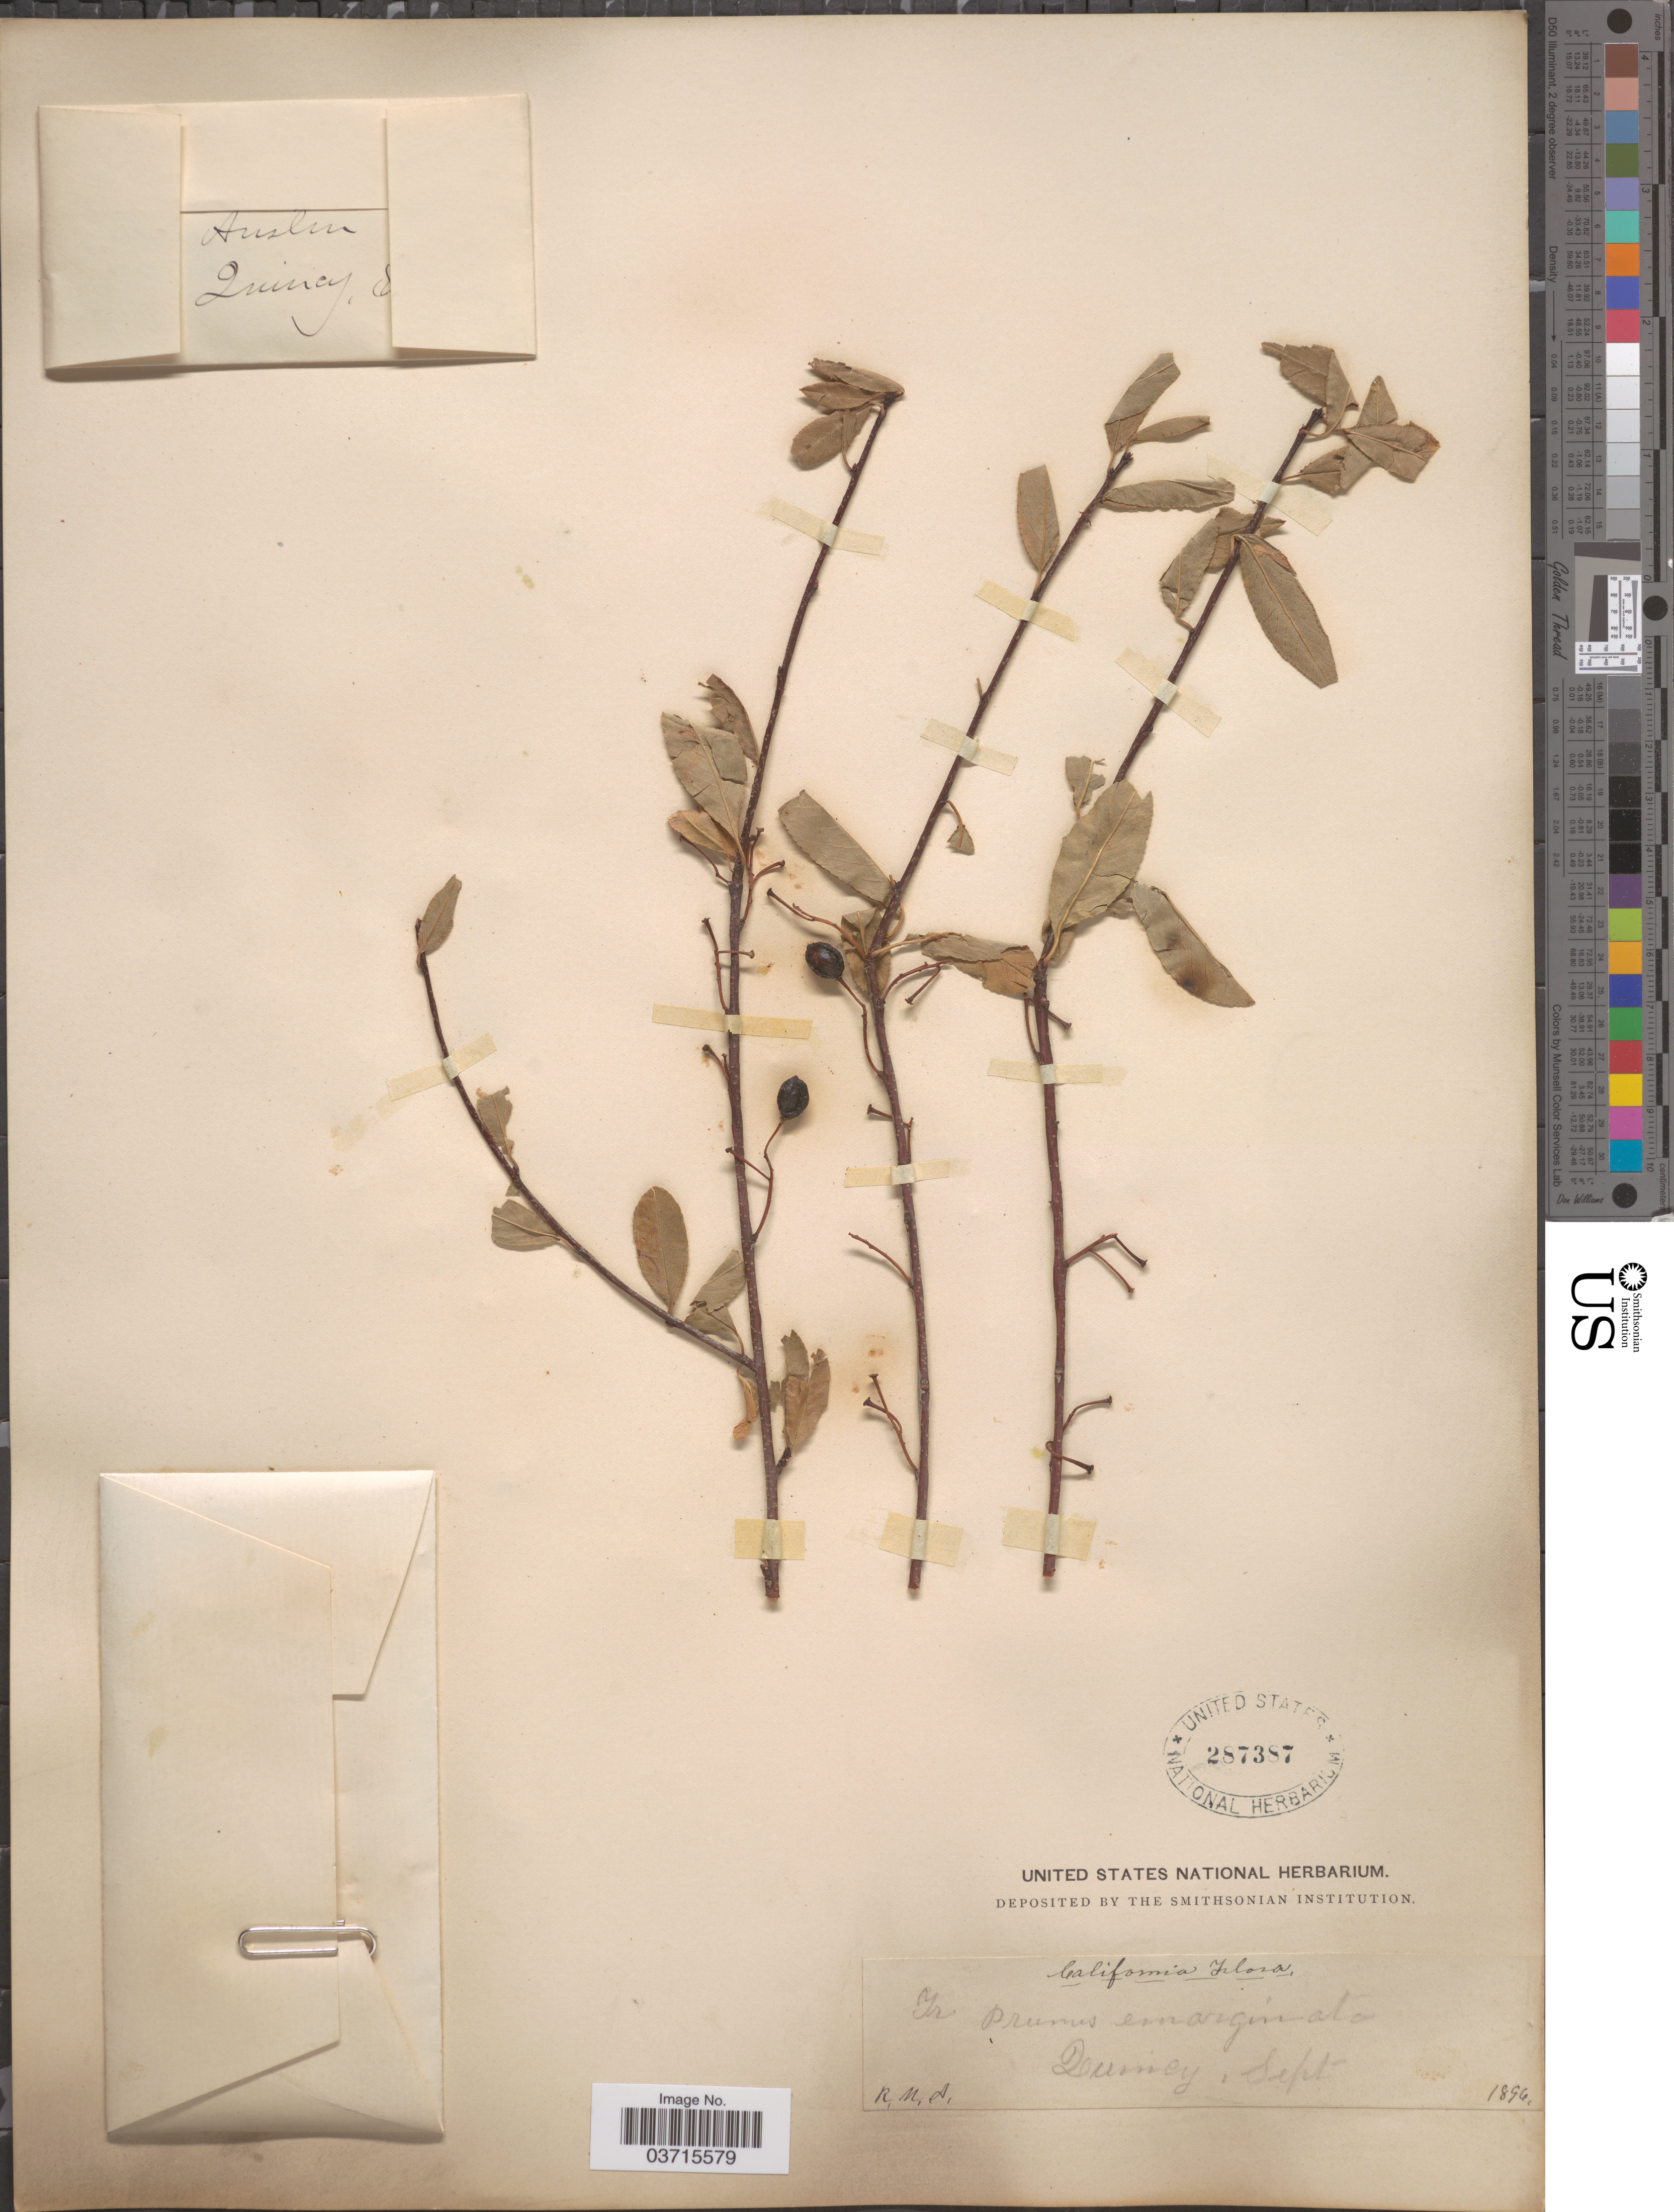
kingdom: Plantae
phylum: Tracheophyta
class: Magnoliopsida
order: Rosales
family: Rosaceae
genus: Prunus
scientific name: Prunus emarginata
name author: (Douglas ex Hook.) Eaton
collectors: R. M. A.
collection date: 1896-09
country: United States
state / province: California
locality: Quincy.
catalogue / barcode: US 287387